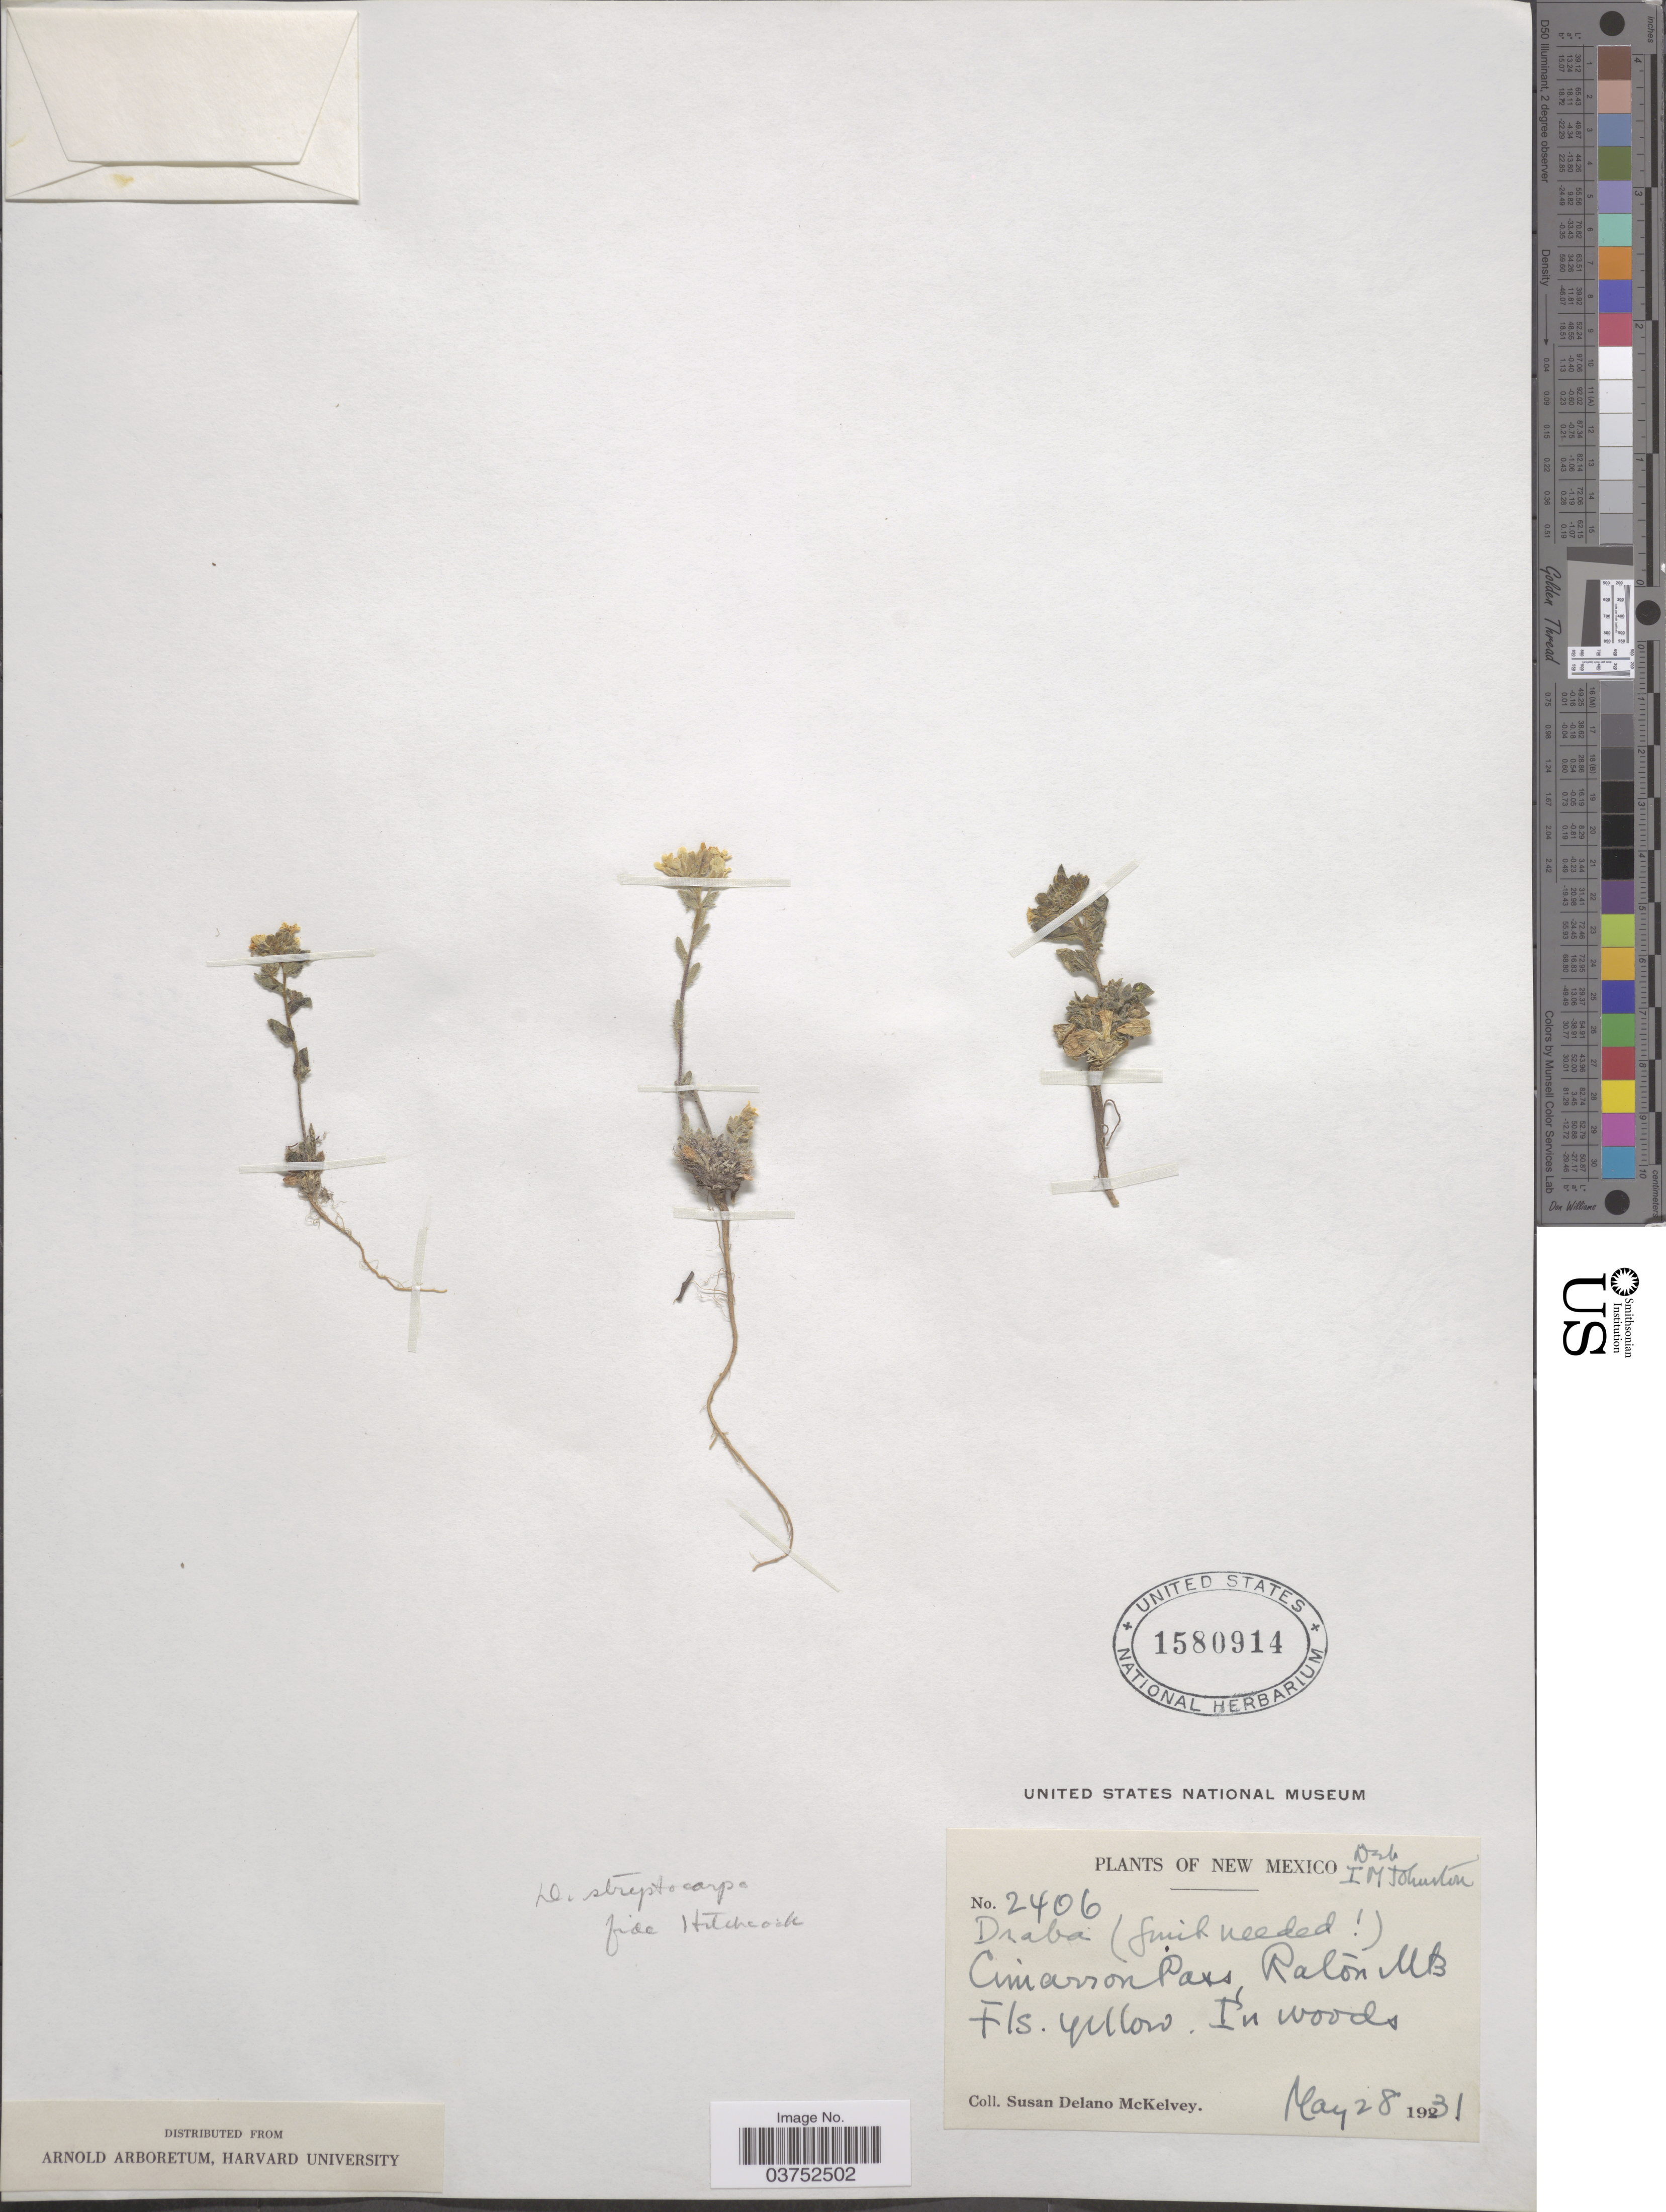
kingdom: Plantae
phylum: Tracheophyta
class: Magnoliopsida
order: Brassicales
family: Brassicaceae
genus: Draba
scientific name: Draba streptocarpa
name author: A. Gray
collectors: S. A. McKelvey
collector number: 2406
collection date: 1931-05-28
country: United States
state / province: New Mexico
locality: Cimarron Pass, Raton Mts.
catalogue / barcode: US 1580914